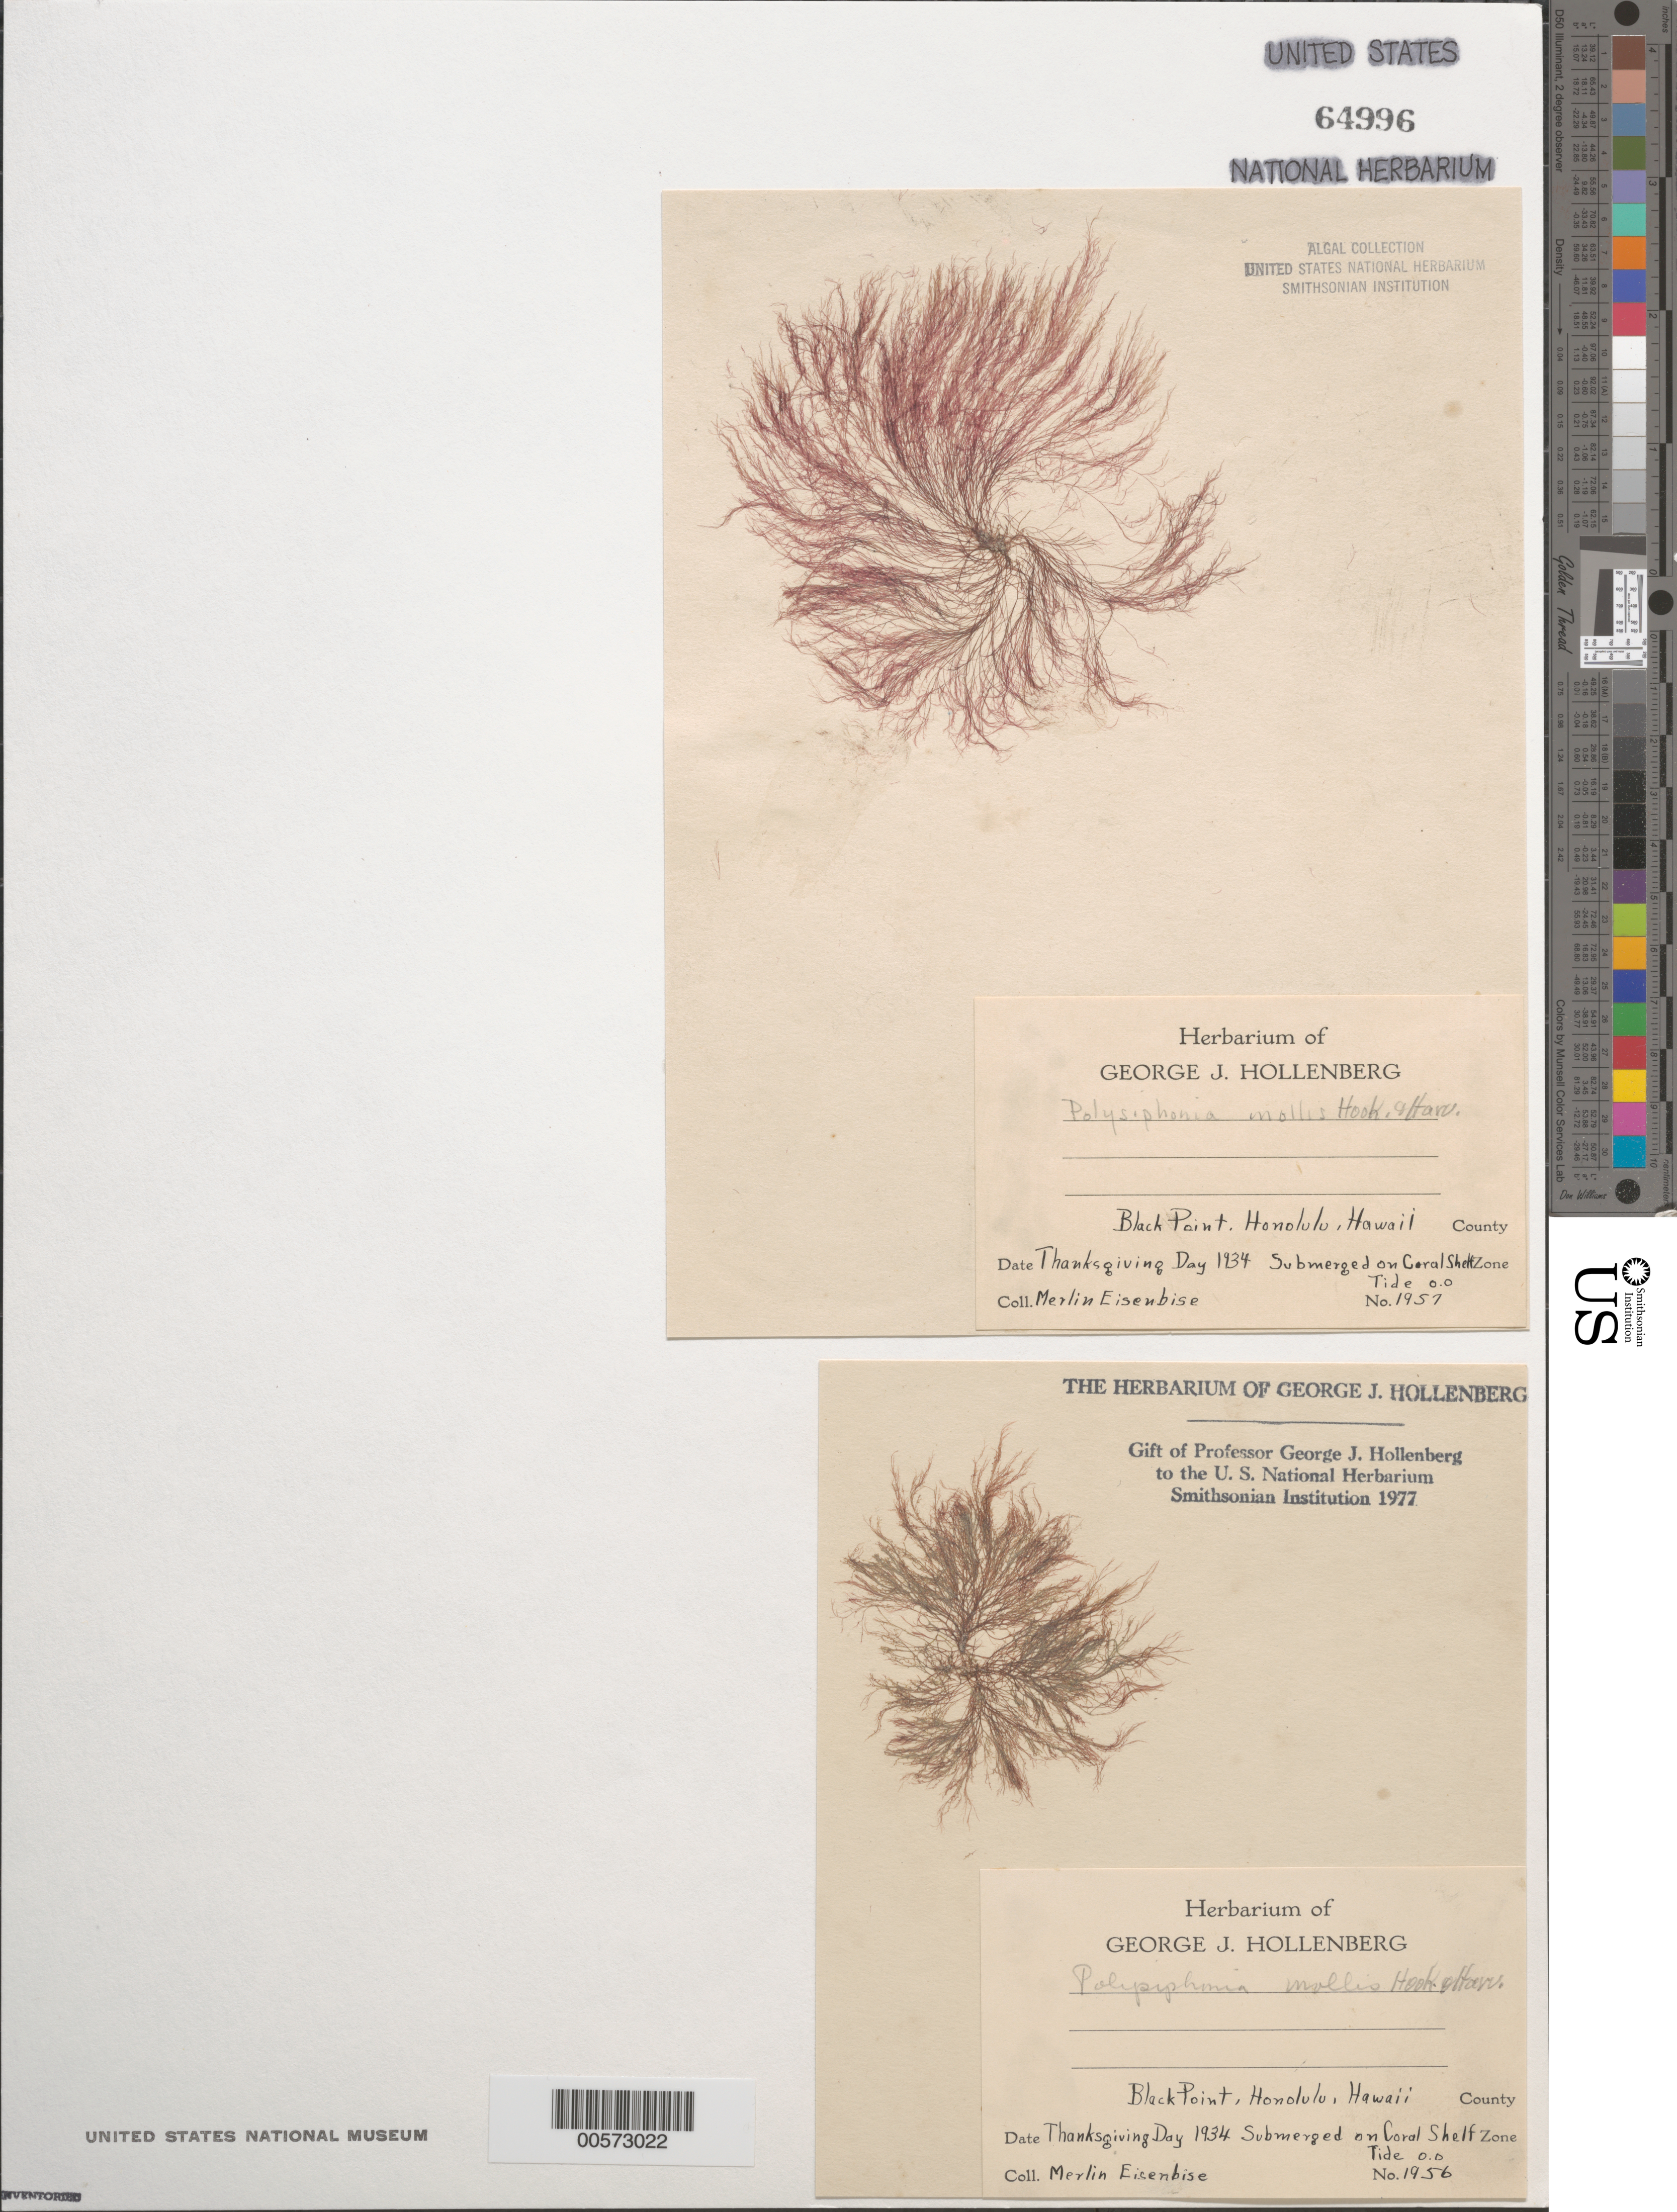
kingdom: Plantae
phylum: Rhodophyta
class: Florideophyceae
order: Ceramiales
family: Rhodomelaceae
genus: Polysiphonia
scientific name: Polysiphonia mollis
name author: Hook. f. & Harv.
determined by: Hollenberg, George J.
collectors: M. Eisenbise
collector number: GJH 1956 & GJH 1957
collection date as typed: Nov 1934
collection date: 1934-11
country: United States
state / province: Hawaii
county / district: Honolulu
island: Oahu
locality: Honolulu, Black Point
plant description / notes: Collected Thanksgiving day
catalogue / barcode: US 64996